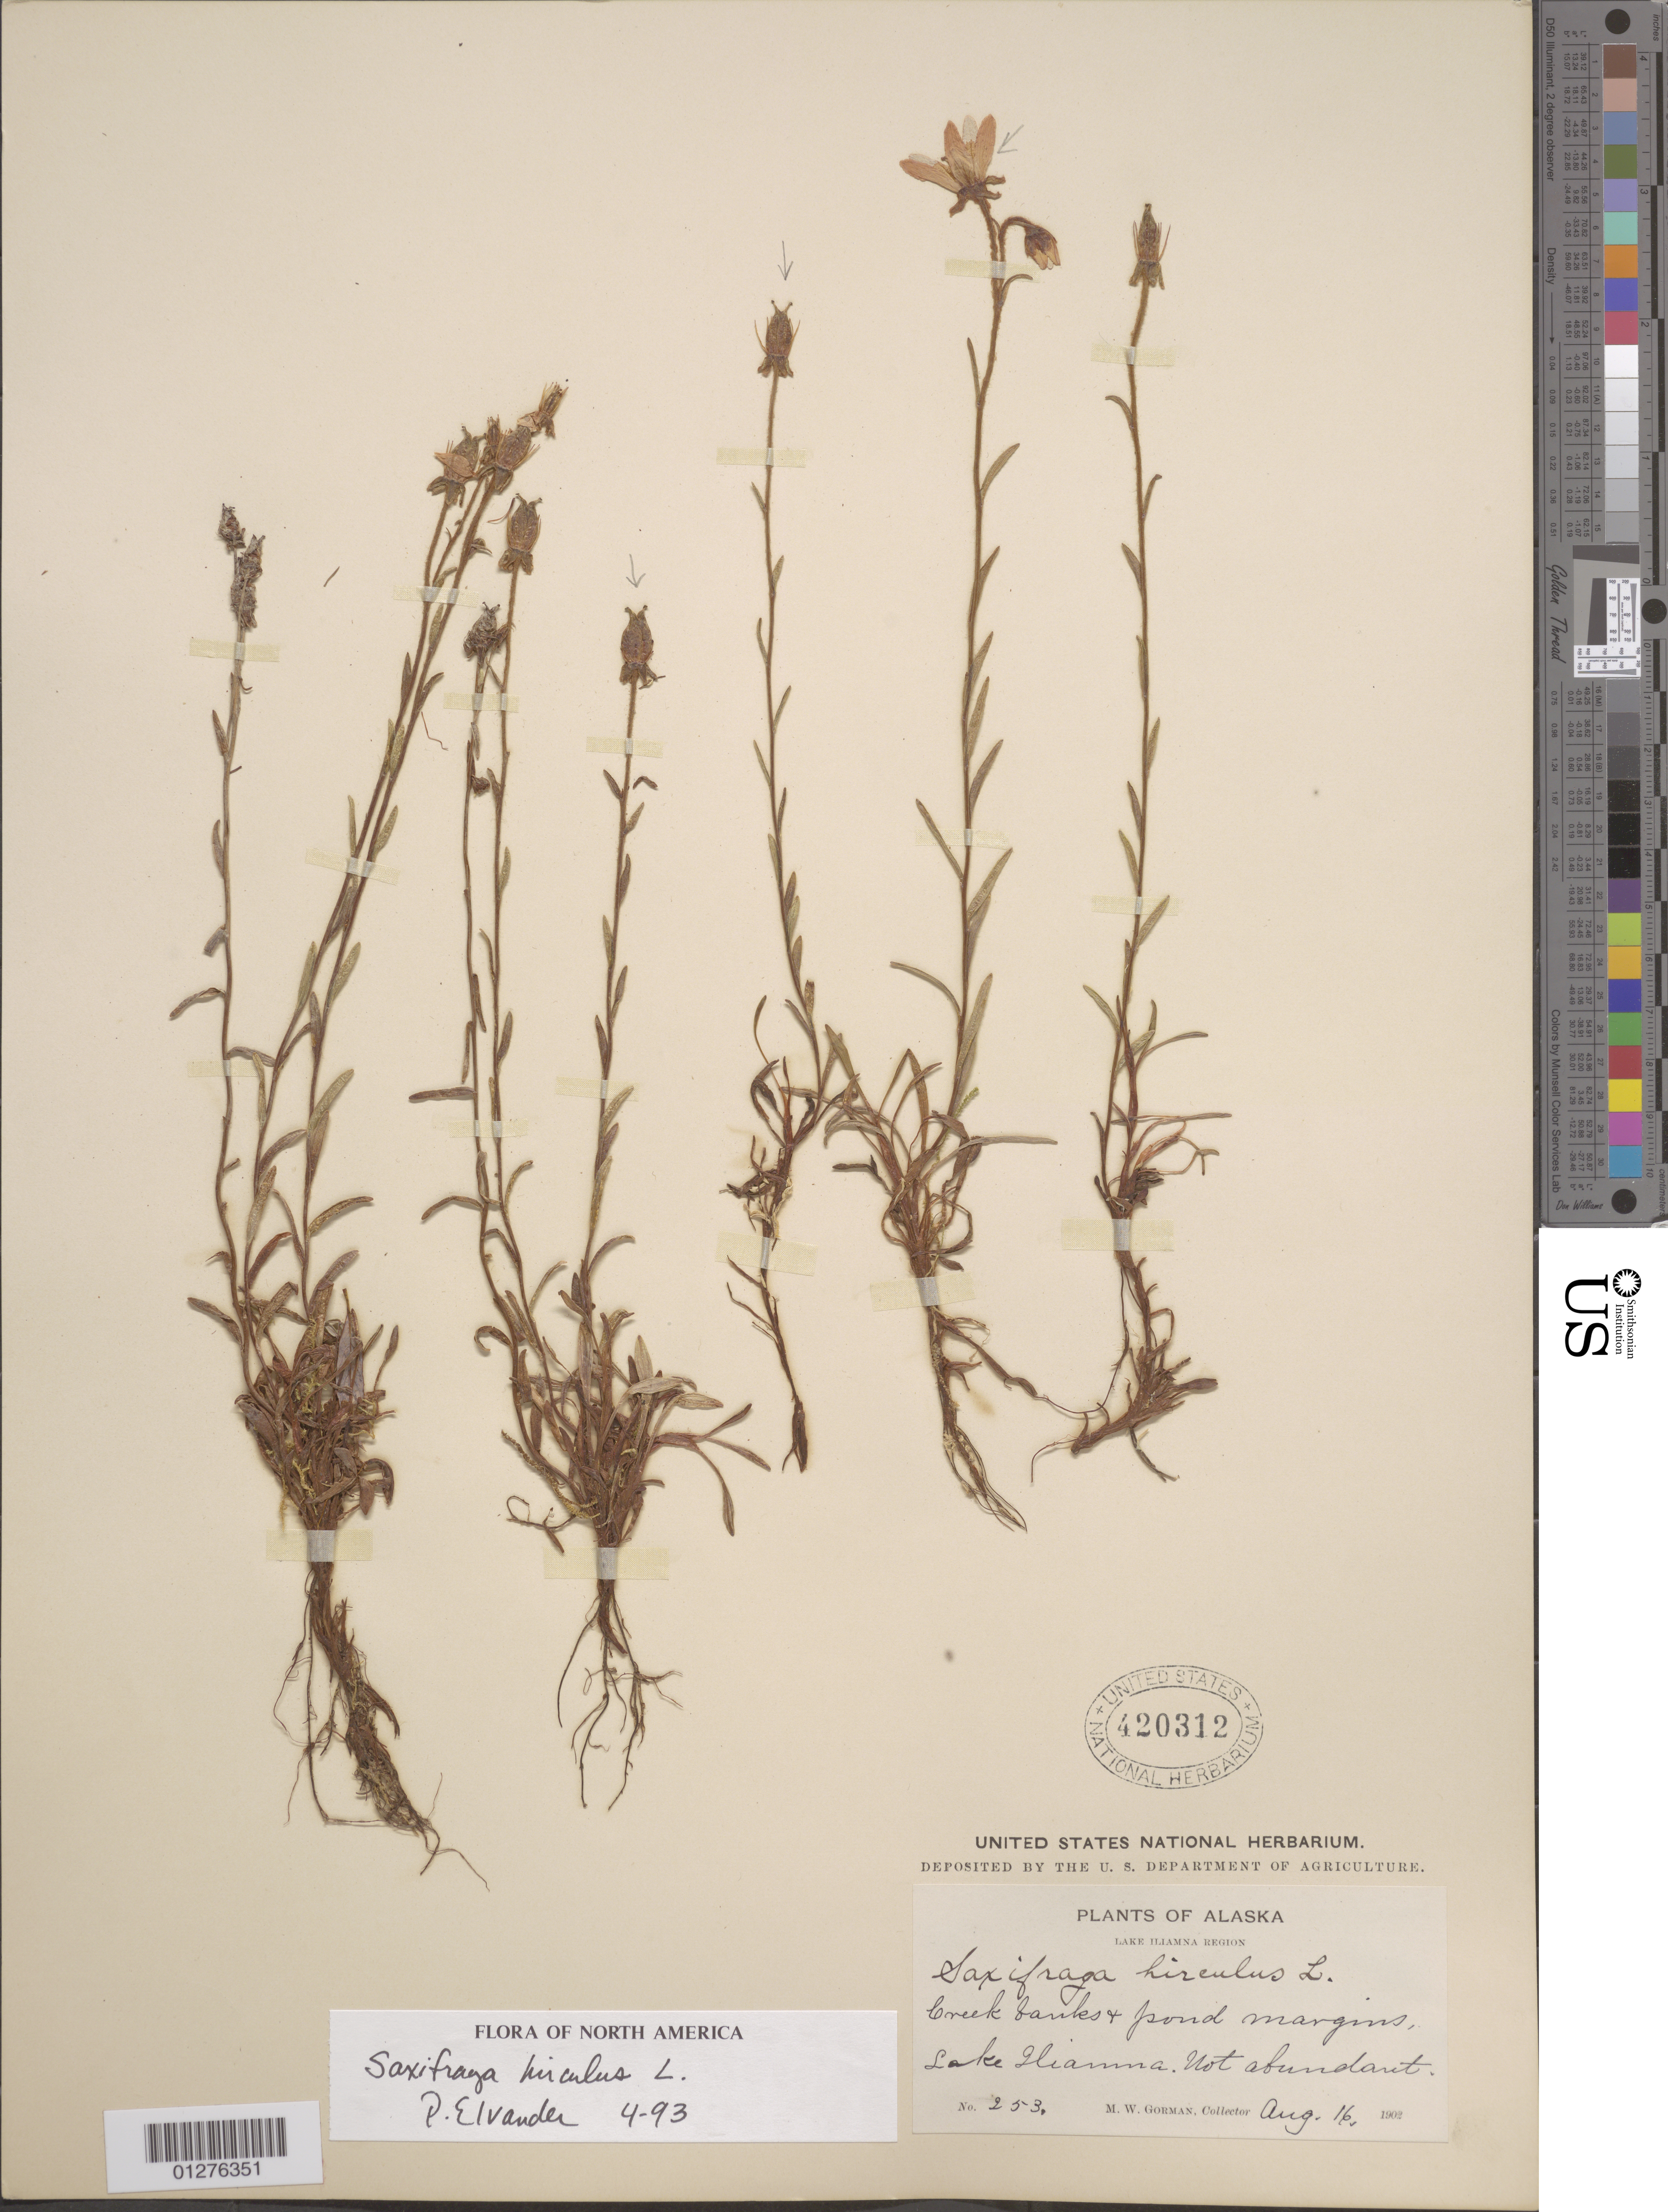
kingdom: Plantae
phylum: Tracheophyta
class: Magnoliopsida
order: Saxifragales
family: Saxifragaceae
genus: Saxifraga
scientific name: Saxifraga hirculus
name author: L.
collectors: M. W. Gorman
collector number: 253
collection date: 1902-08-16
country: United States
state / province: Alaska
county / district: Lake And Peninsula Borough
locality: Lake Iliamna Region.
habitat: Creek banks + margins of pond.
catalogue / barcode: US 420312